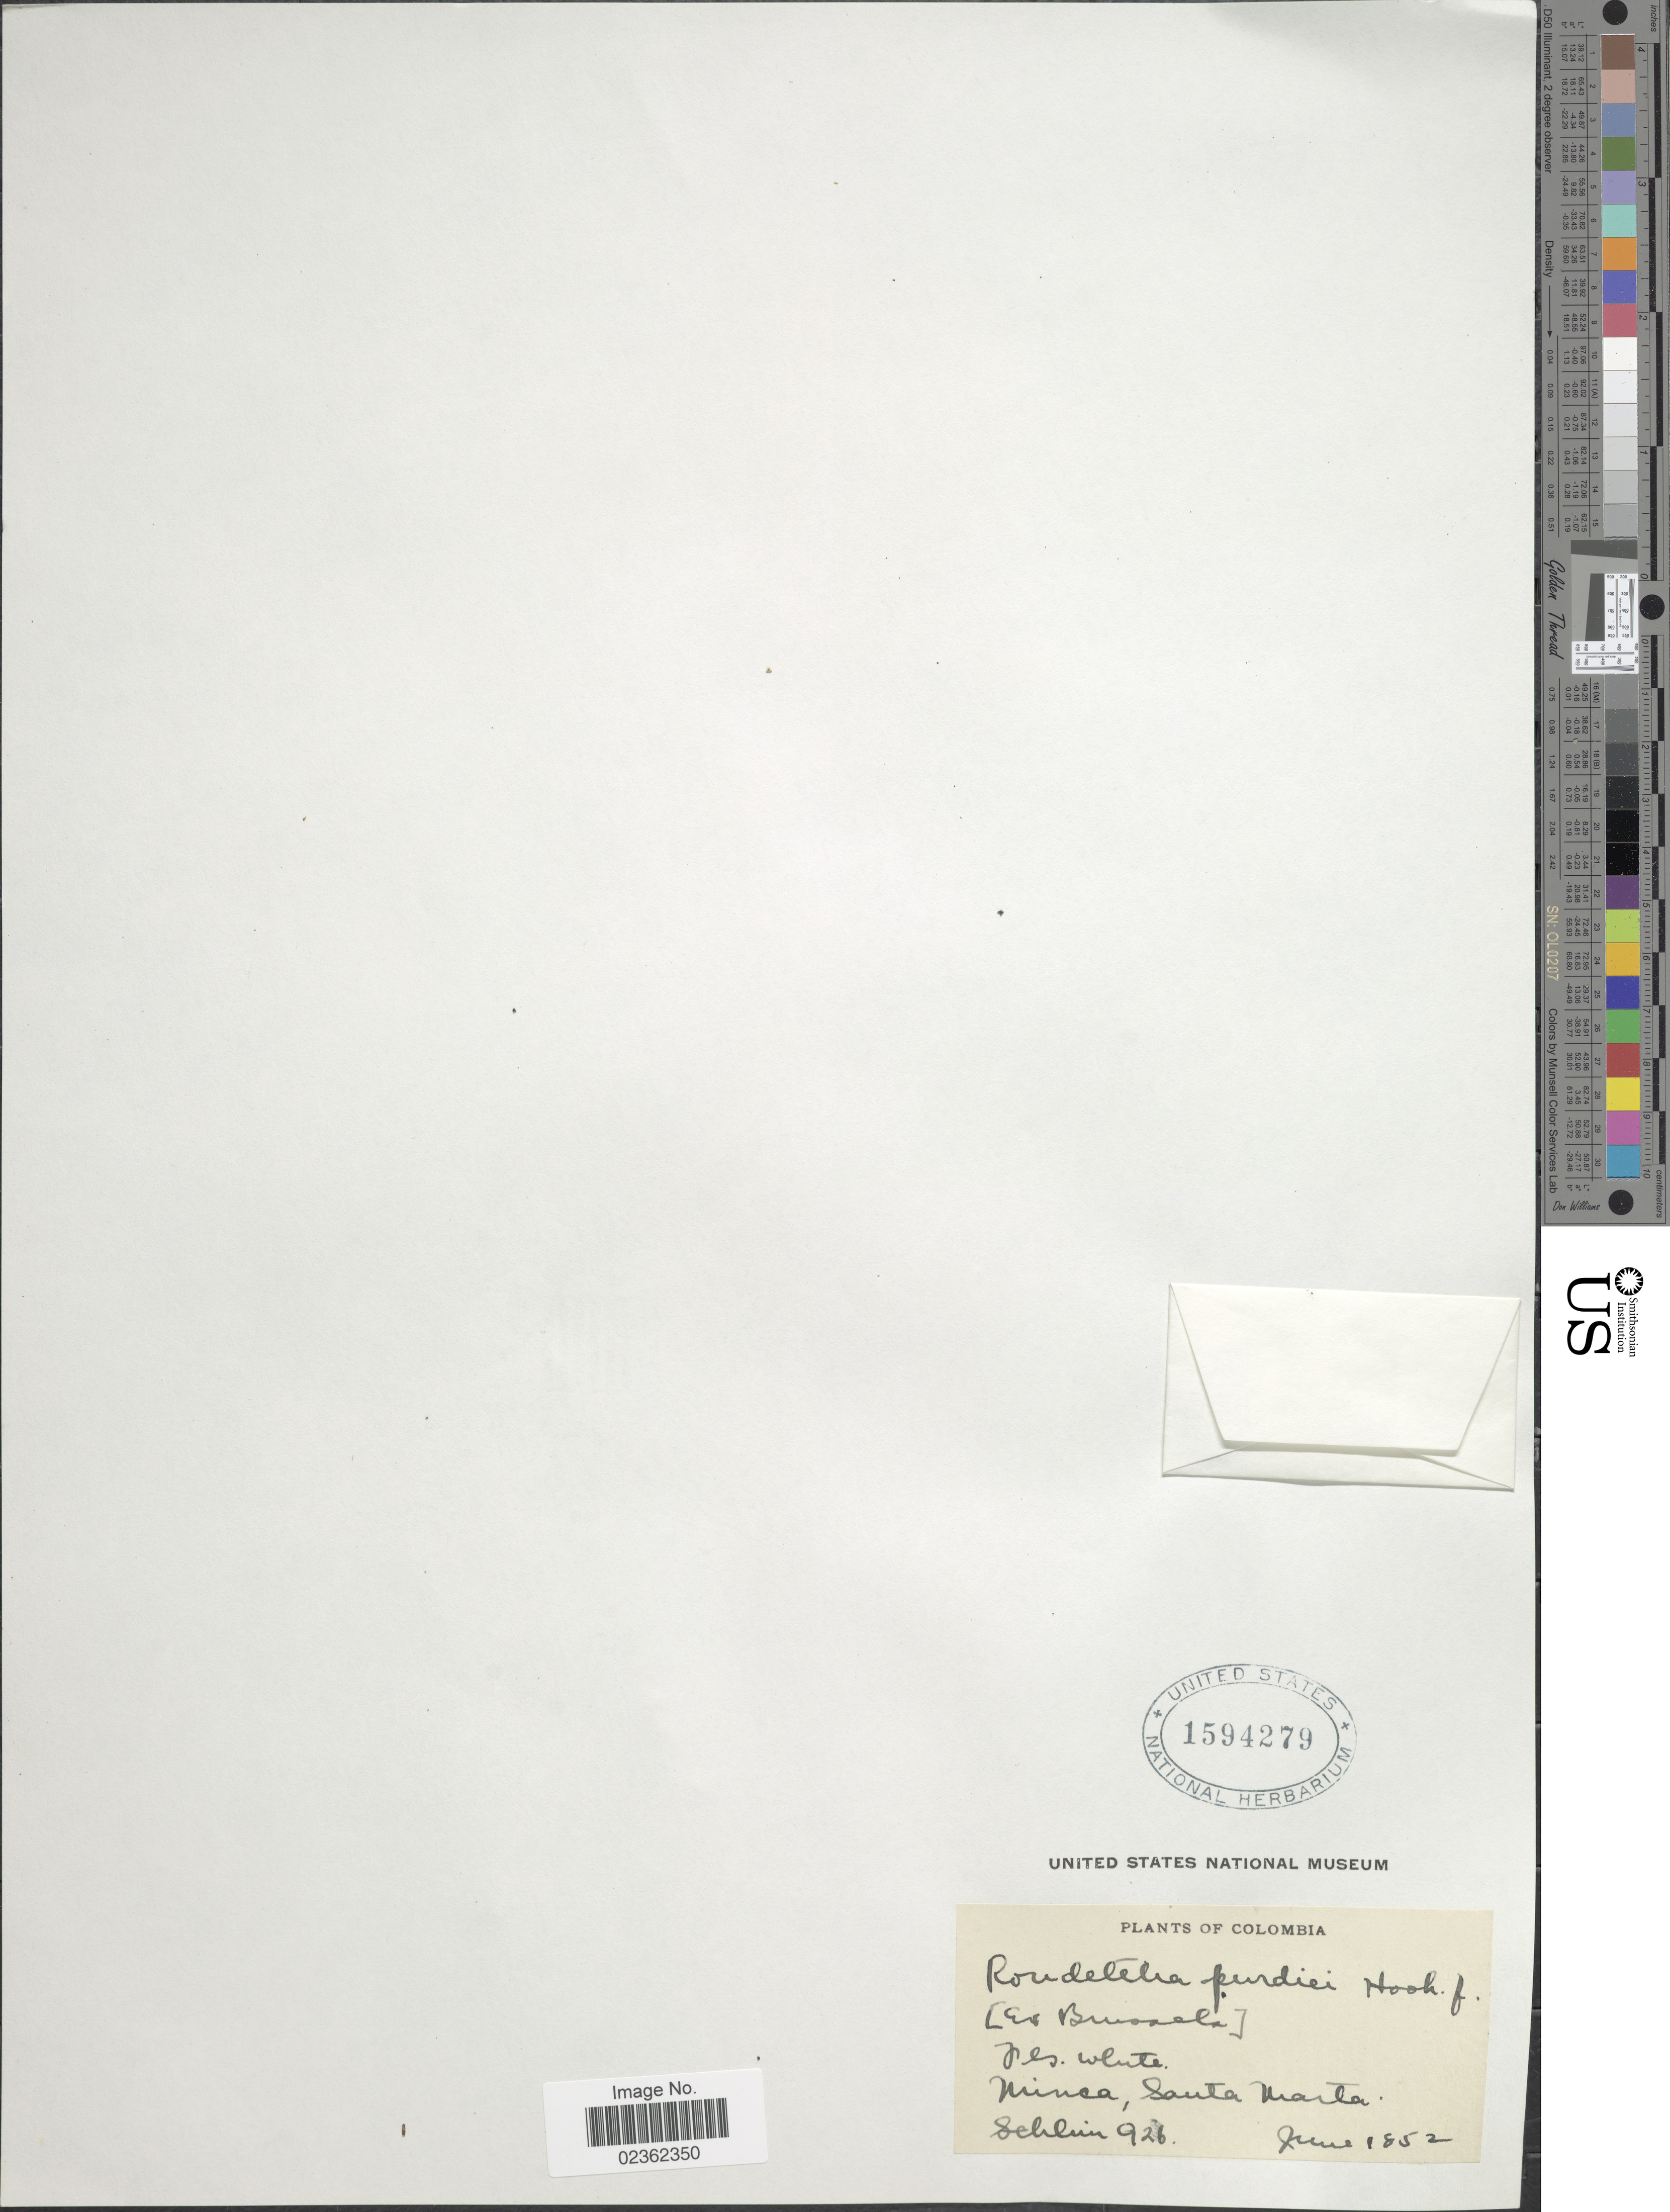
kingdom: Plantae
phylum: Tracheophyta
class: Magnoliopsida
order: Gentianales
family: Rubiaceae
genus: Rondeletia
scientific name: Rondeletia purdiei var. purdiei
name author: Hook. f.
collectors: Schlim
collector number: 926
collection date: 1852-06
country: Colombia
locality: Minca, Santa Marta.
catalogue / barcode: US 1594279